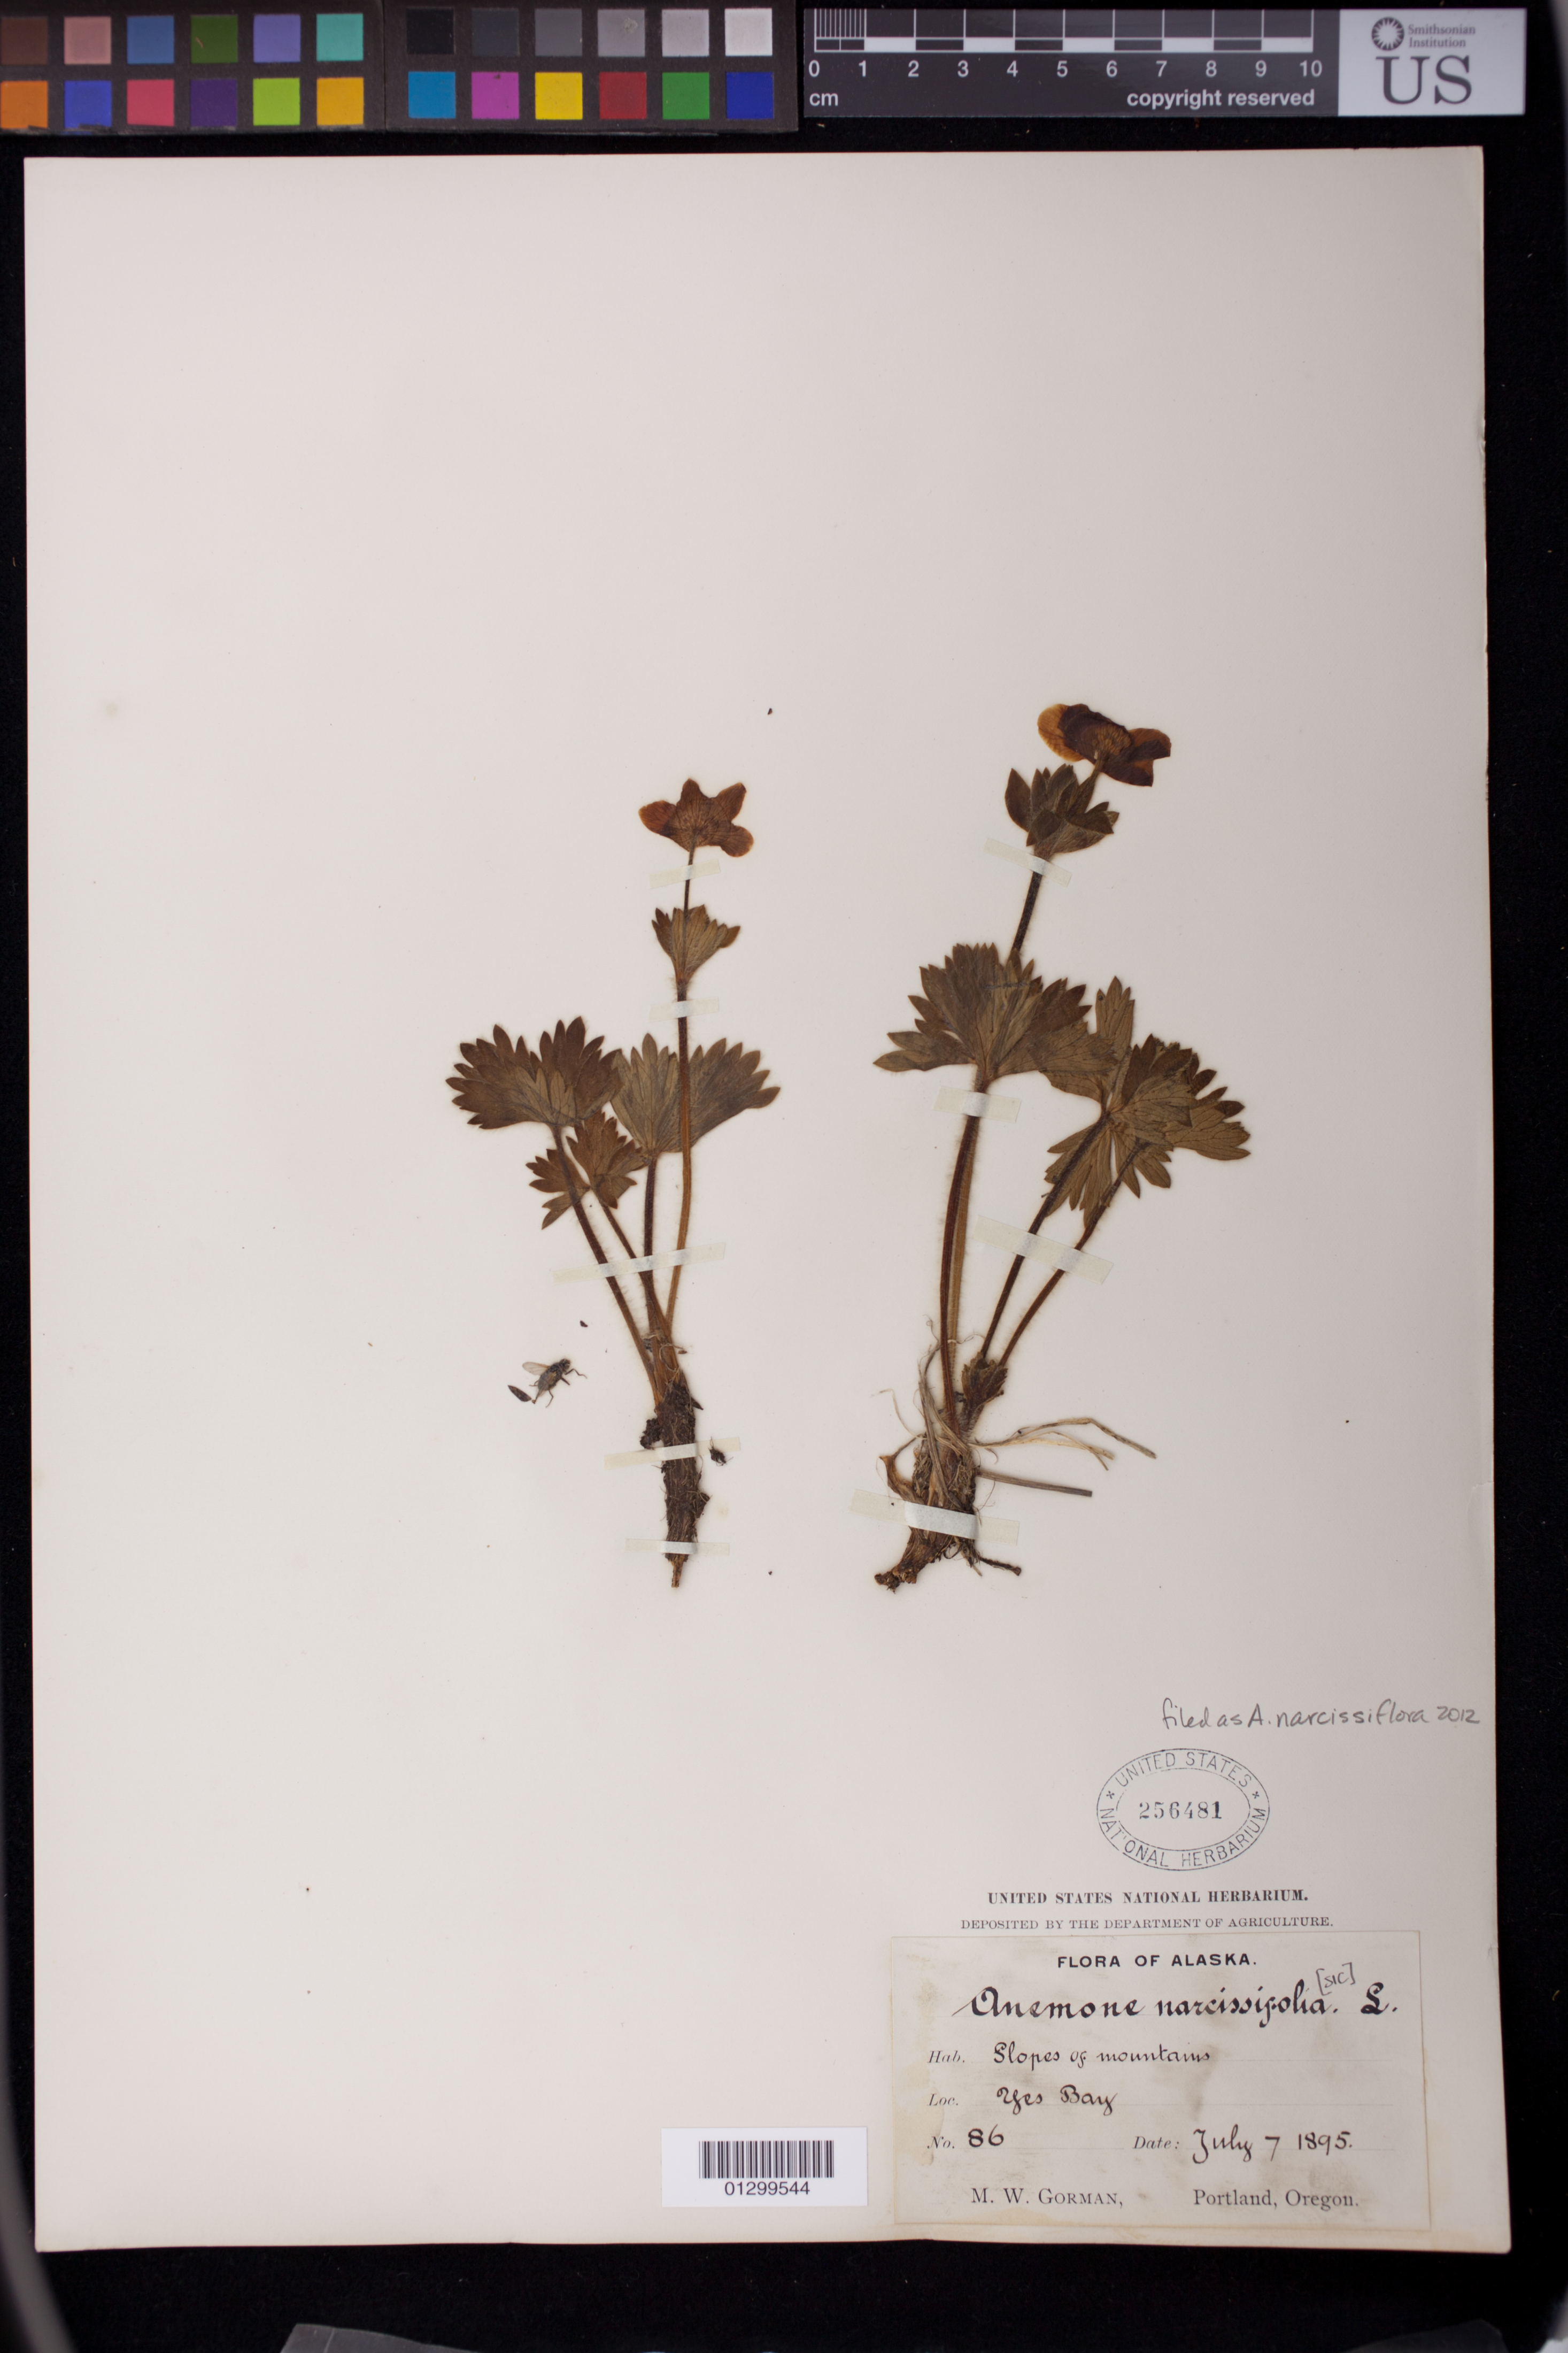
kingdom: Plantae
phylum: Tracheophyta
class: Magnoliopsida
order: Ranunculales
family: Ranunculaceae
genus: Anemone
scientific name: Anemone narcissiflora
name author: L.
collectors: M. W. Gorman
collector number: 86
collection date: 1895-07-07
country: United States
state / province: Alaska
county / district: Ketchikan Gateway Borough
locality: Yes Bay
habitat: Slopes of mountains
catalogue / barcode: US 256481